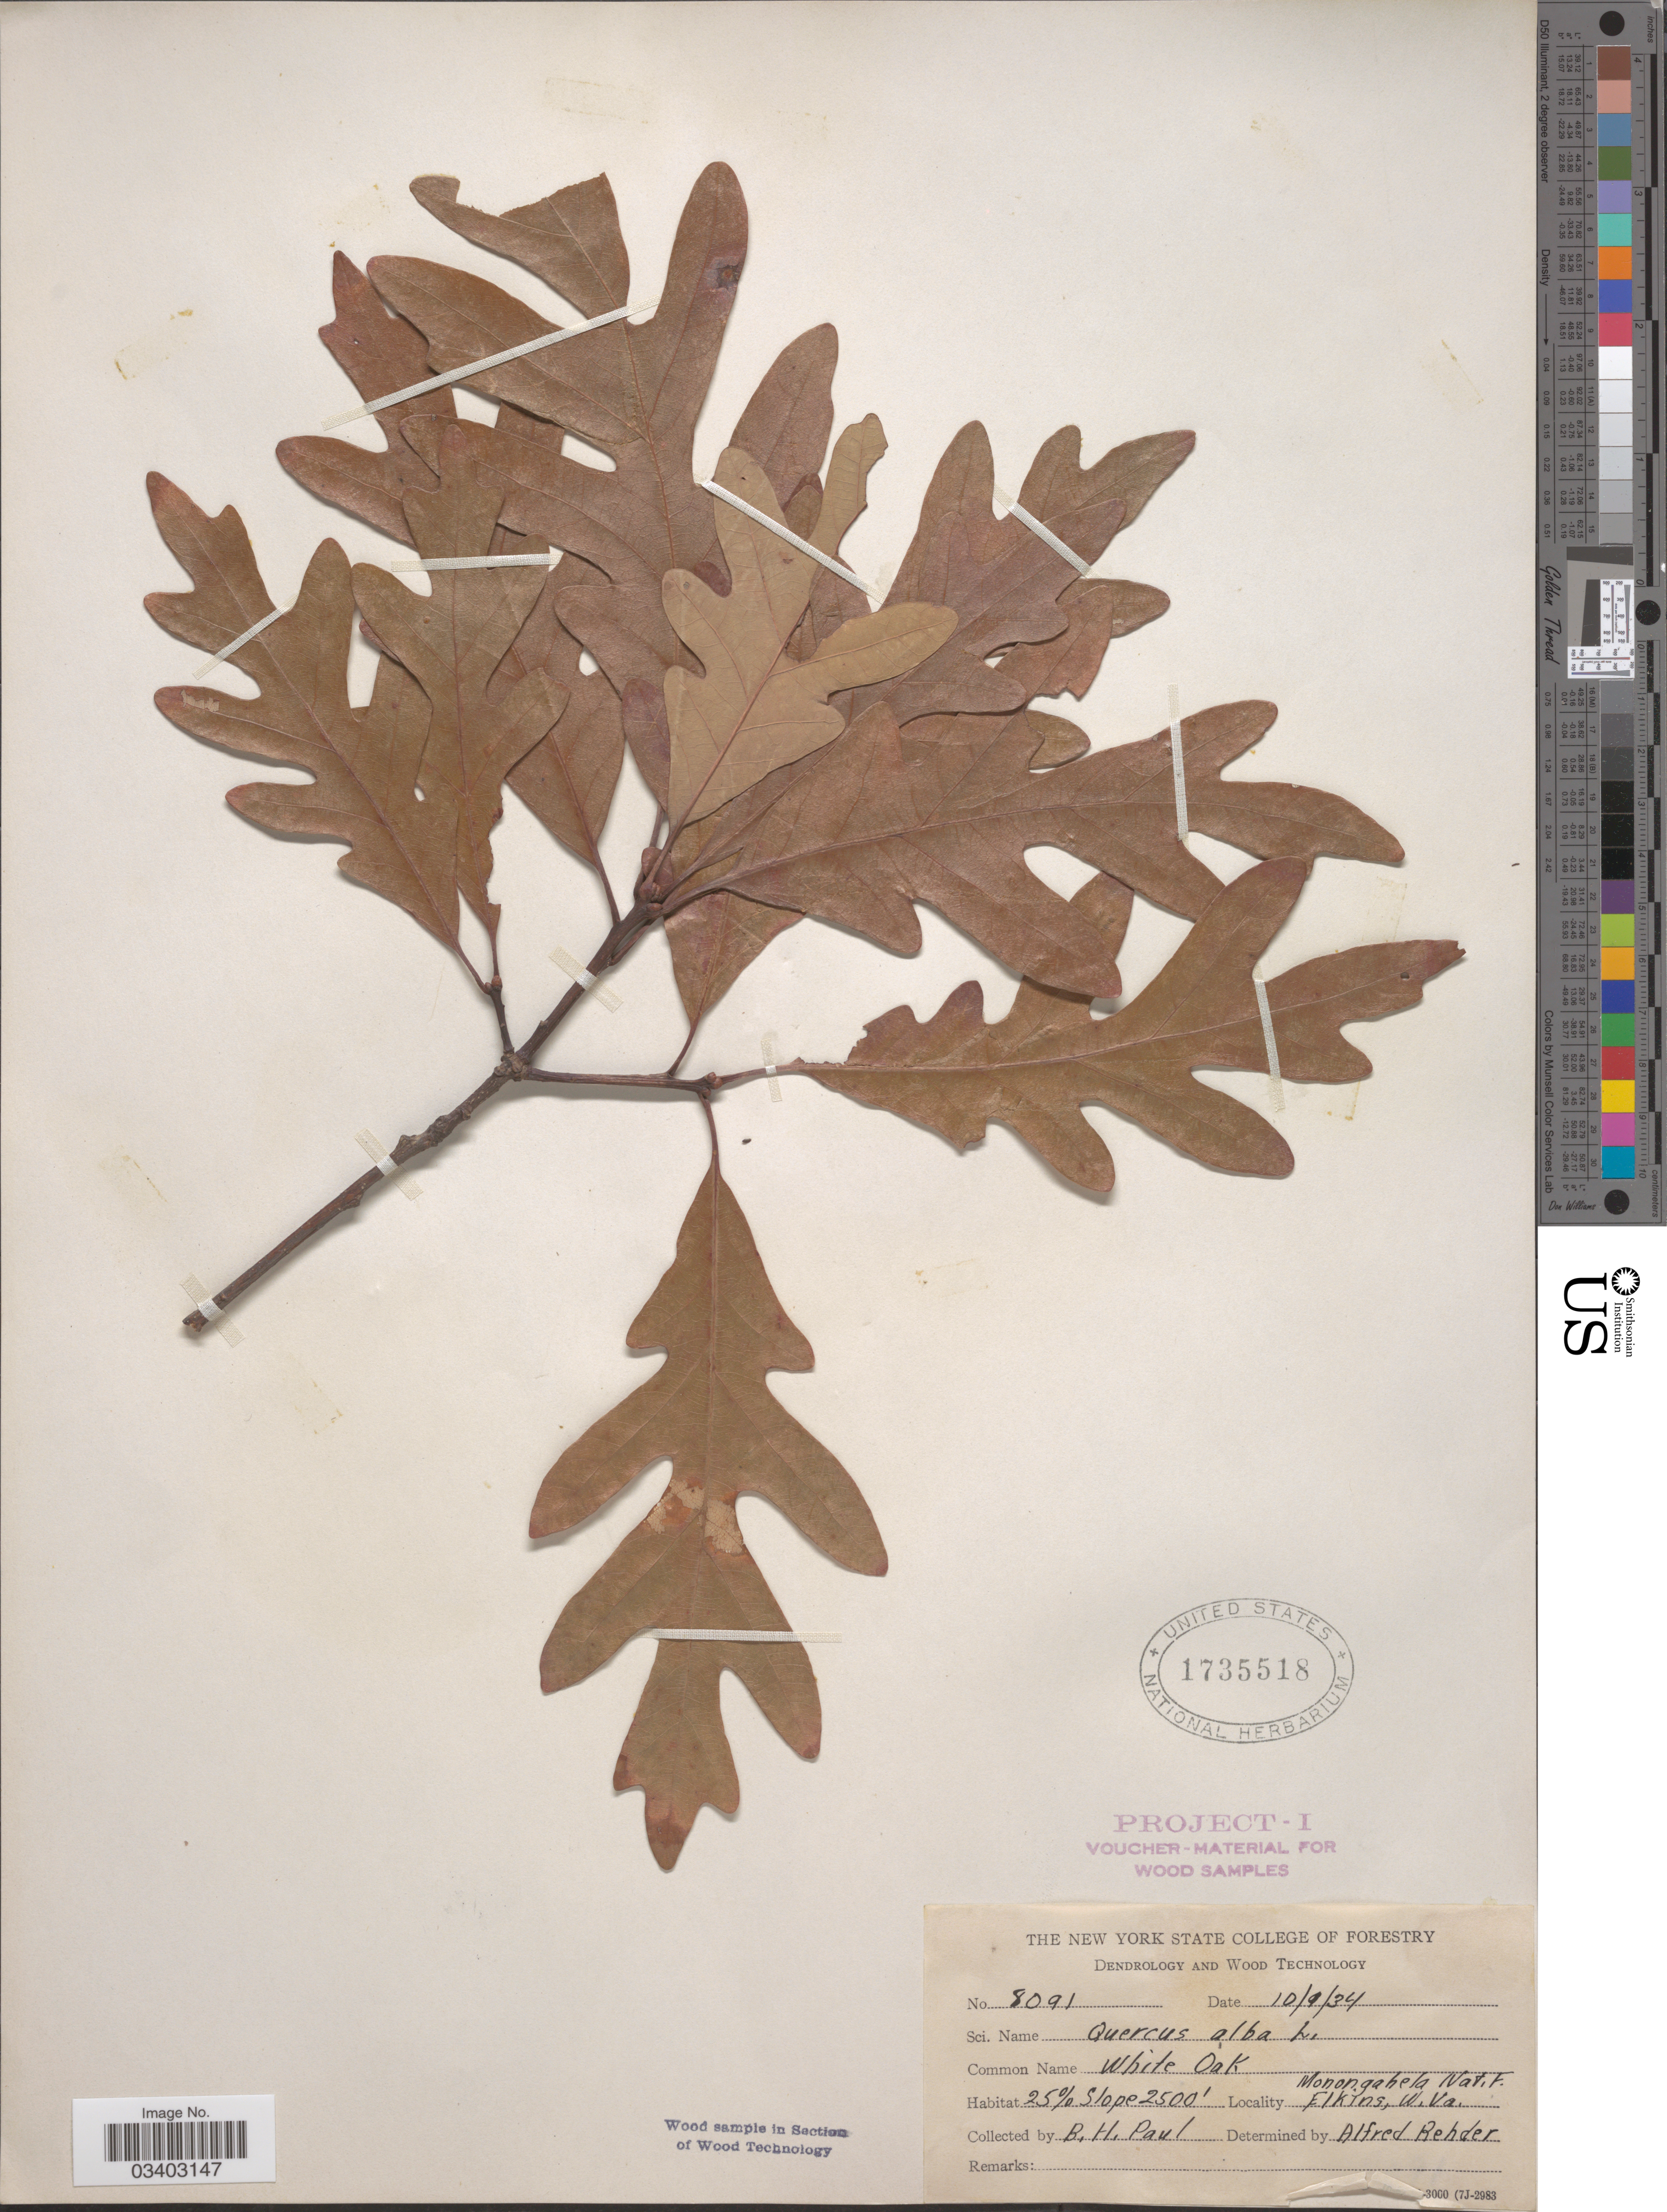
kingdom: Plantae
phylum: Tracheophyta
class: Magnoliopsida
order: Fagales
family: Fagaceae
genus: Quercus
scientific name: Quercus alba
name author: L.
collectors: B. Paul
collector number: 8091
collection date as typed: Transcribed d/m/y: 9/10/34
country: United States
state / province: West Virginia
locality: Monongahela Nat. F. Elkins.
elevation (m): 762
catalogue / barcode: US 1735518